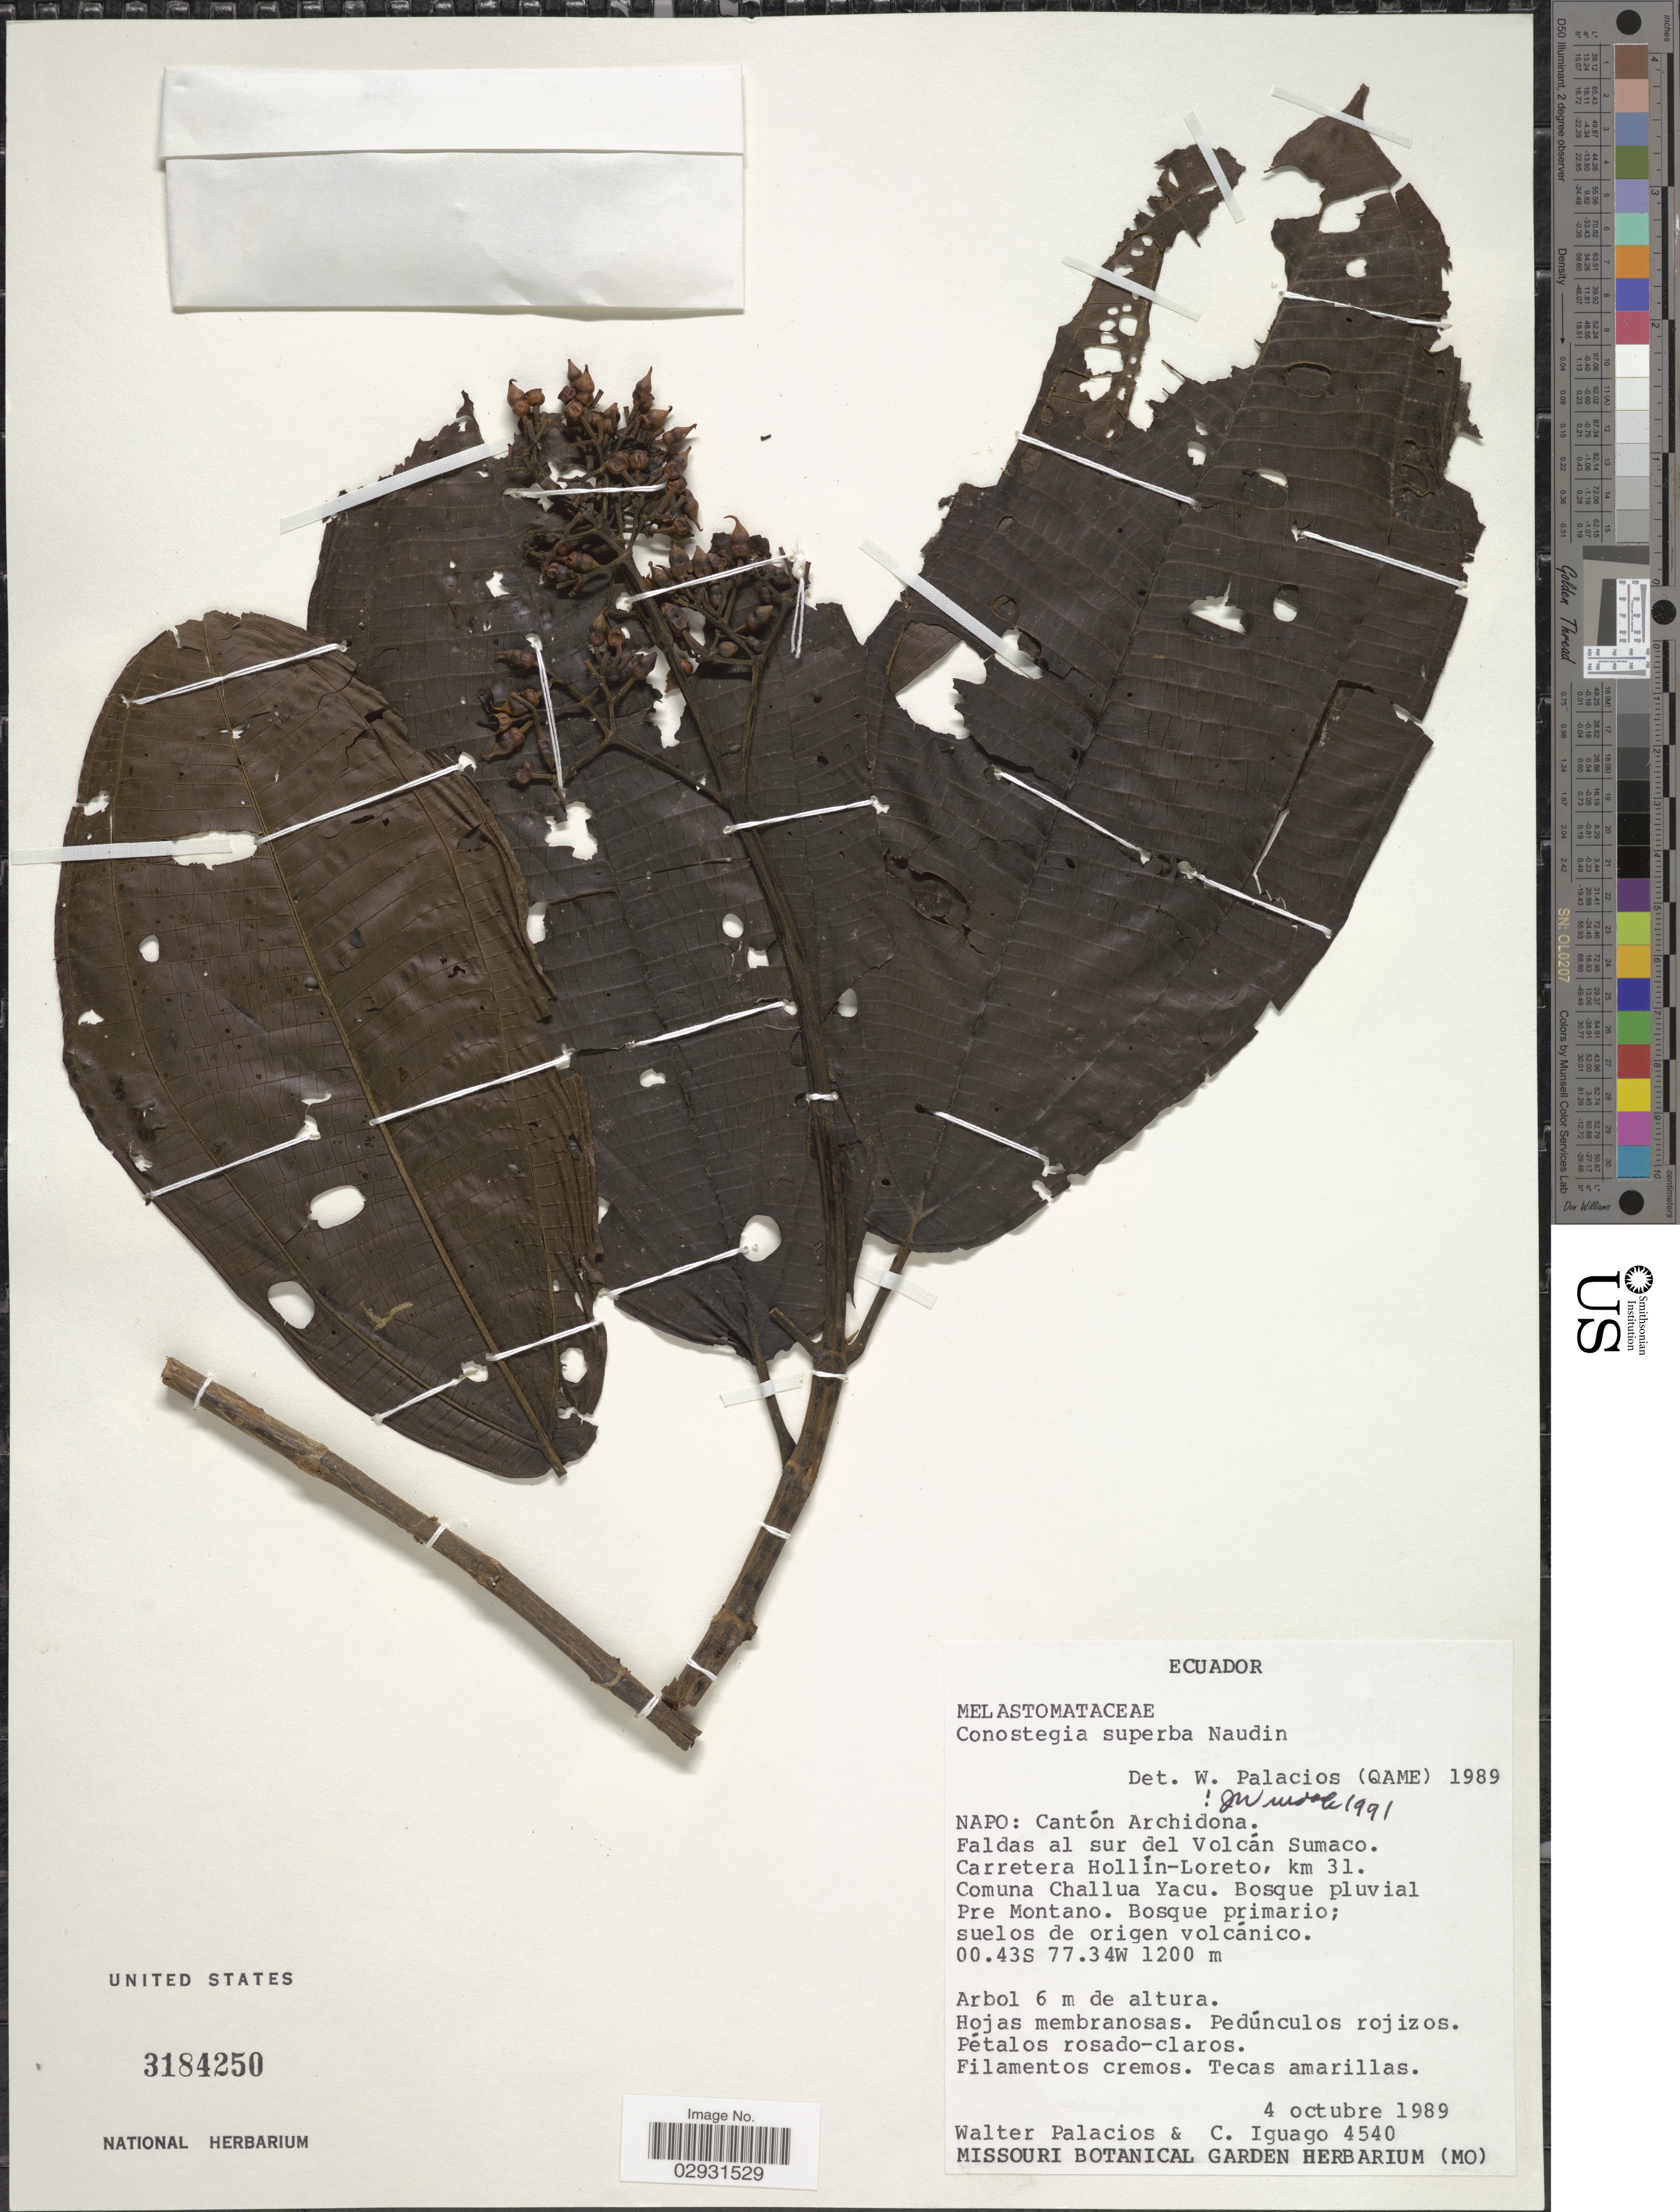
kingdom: Plantae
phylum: Tracheophyta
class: Magnoliopsida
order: Myrtales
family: Melastomataceae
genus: Conostegia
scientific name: Conostegia superba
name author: Naudin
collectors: W. Palacios & C. Iguago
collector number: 4540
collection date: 1989-10-04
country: Ecuador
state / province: Napo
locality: Cantón Archidona. Faldas al sur del Volcán Sumaco. Carretera Hollín-Loreto, km 31. Comuna Challua Yacu.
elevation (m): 1200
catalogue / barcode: US 3184250